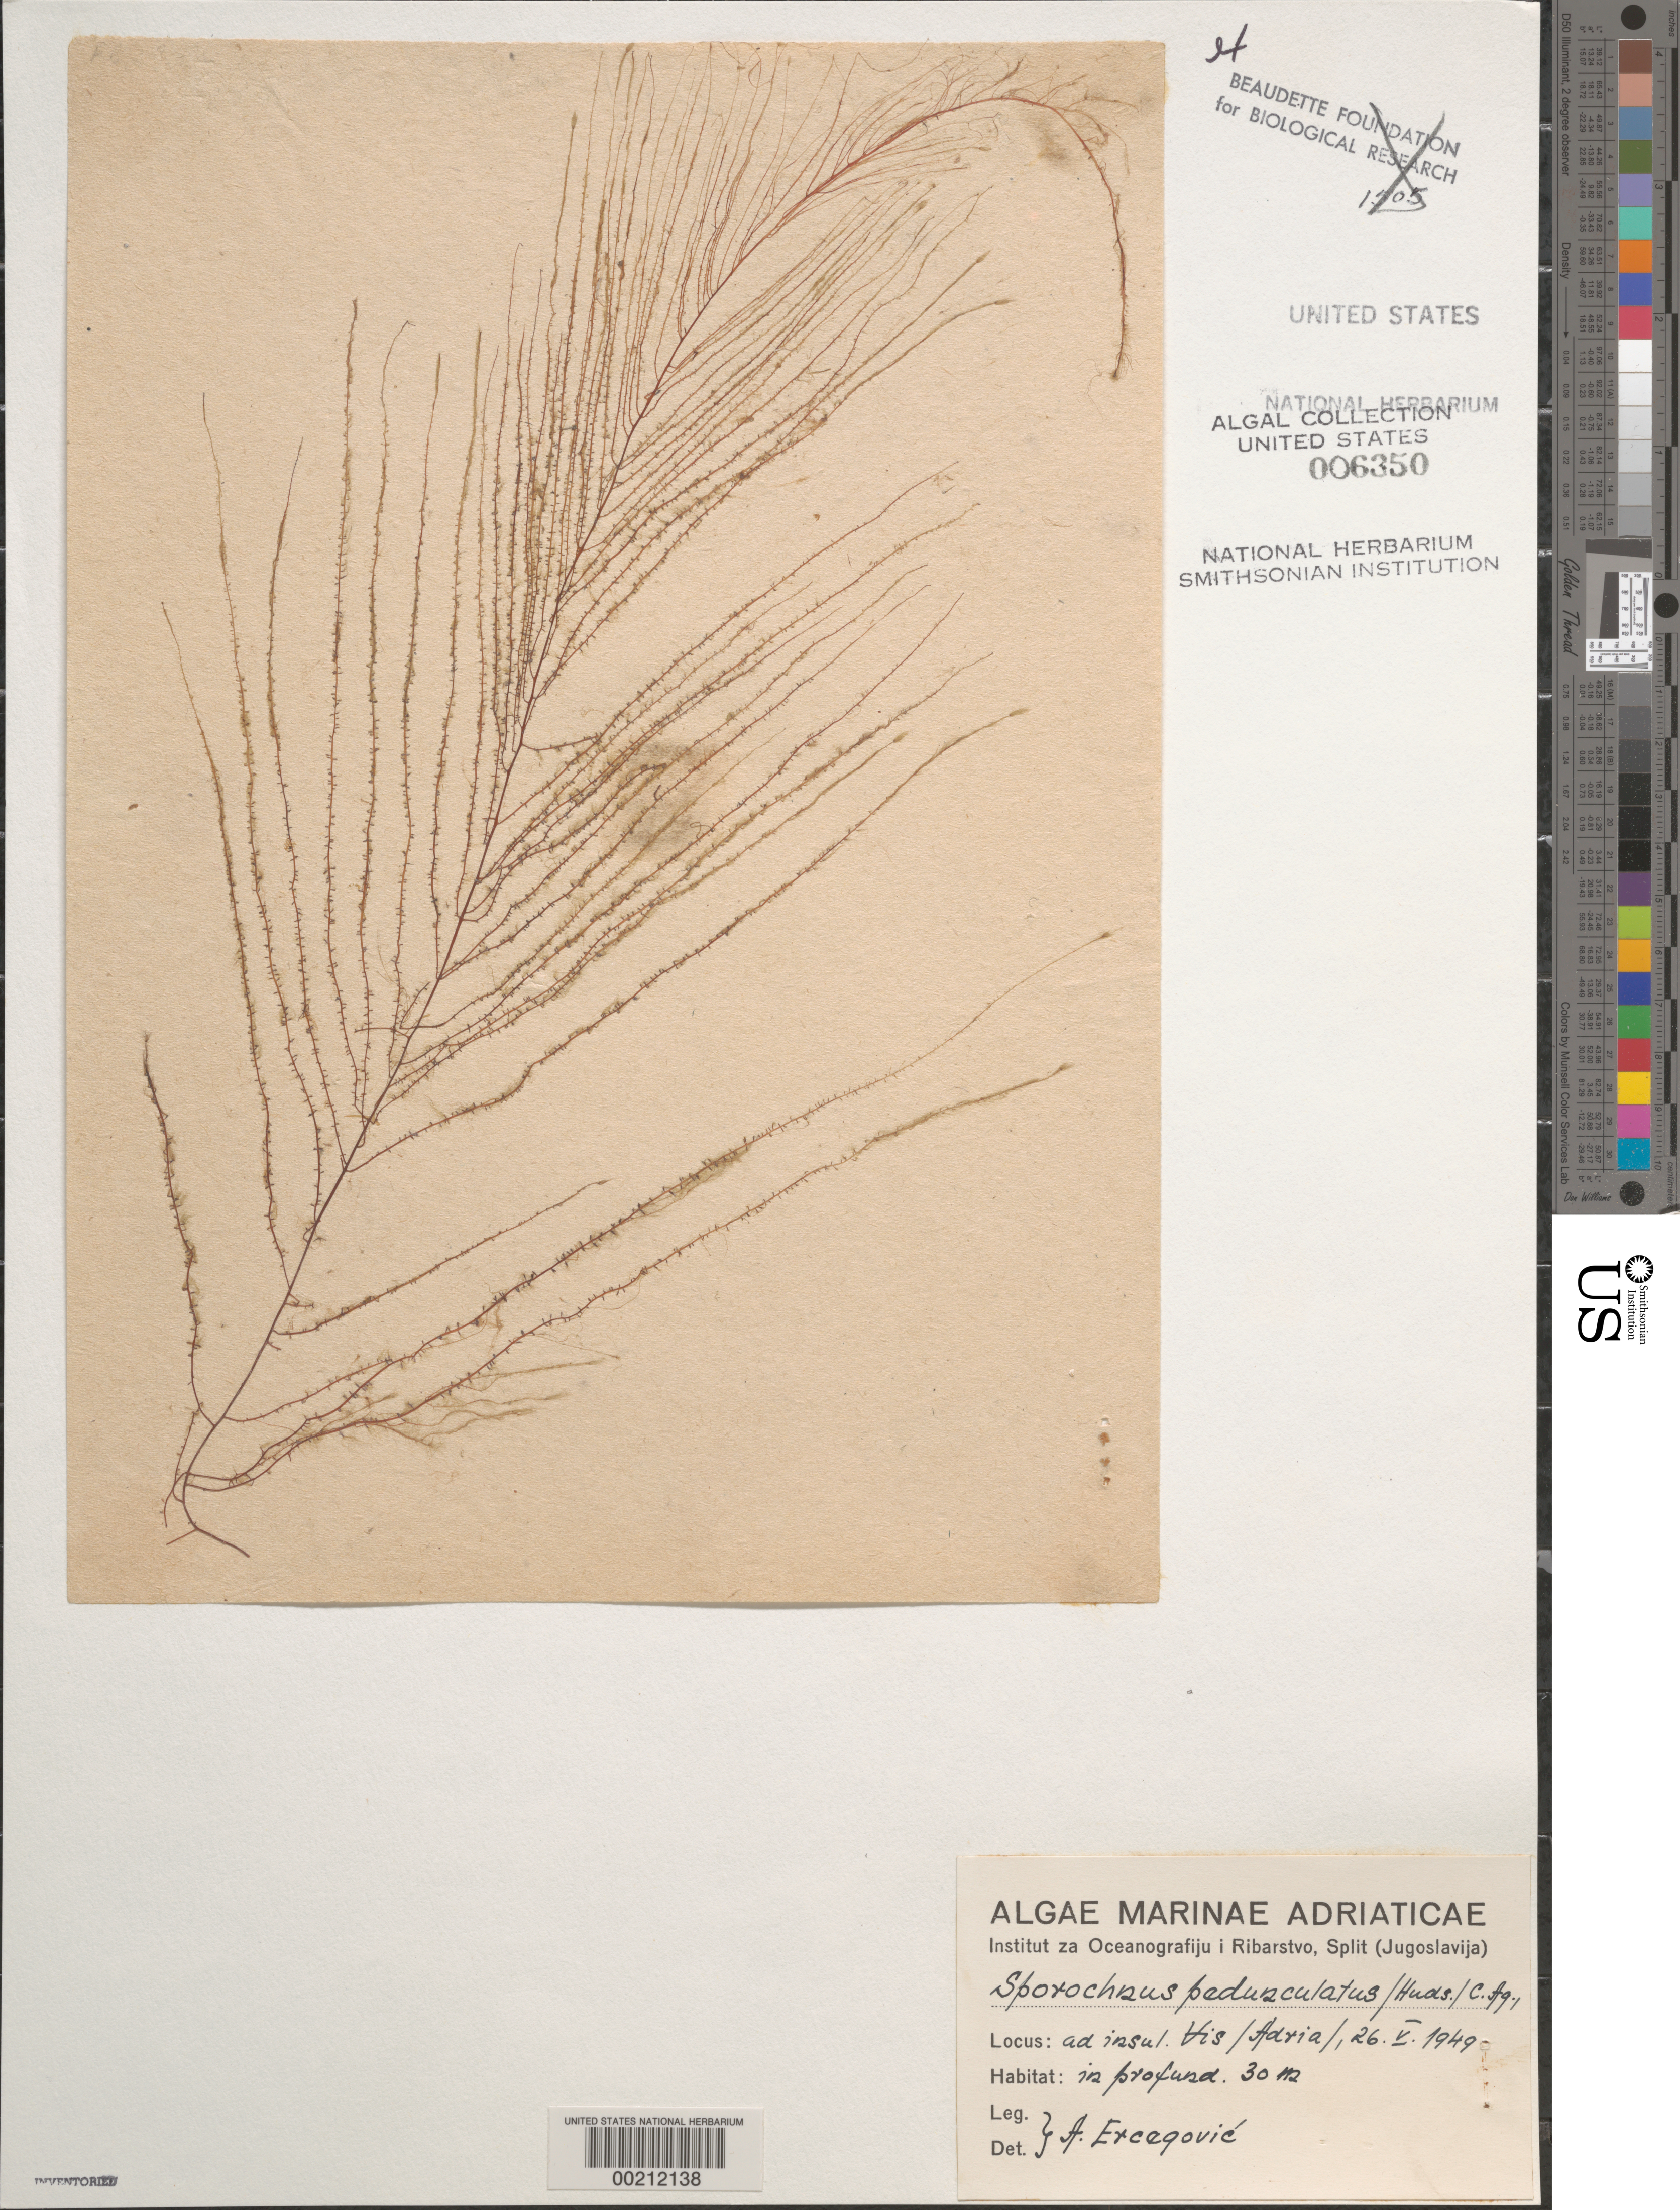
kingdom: Chromista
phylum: Ochrophyta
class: Phaeophyceae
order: Sporochnales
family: Sporochnaceae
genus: Sporochnus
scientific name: Sporochnus pedunculatus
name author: (Huds.) C. Agardh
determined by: Ercegovic, A.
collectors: A. Ercegovic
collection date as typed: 26 May 1949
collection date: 1949-05-26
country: Croatia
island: Vis Island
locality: Adriatic Sea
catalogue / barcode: US 6350